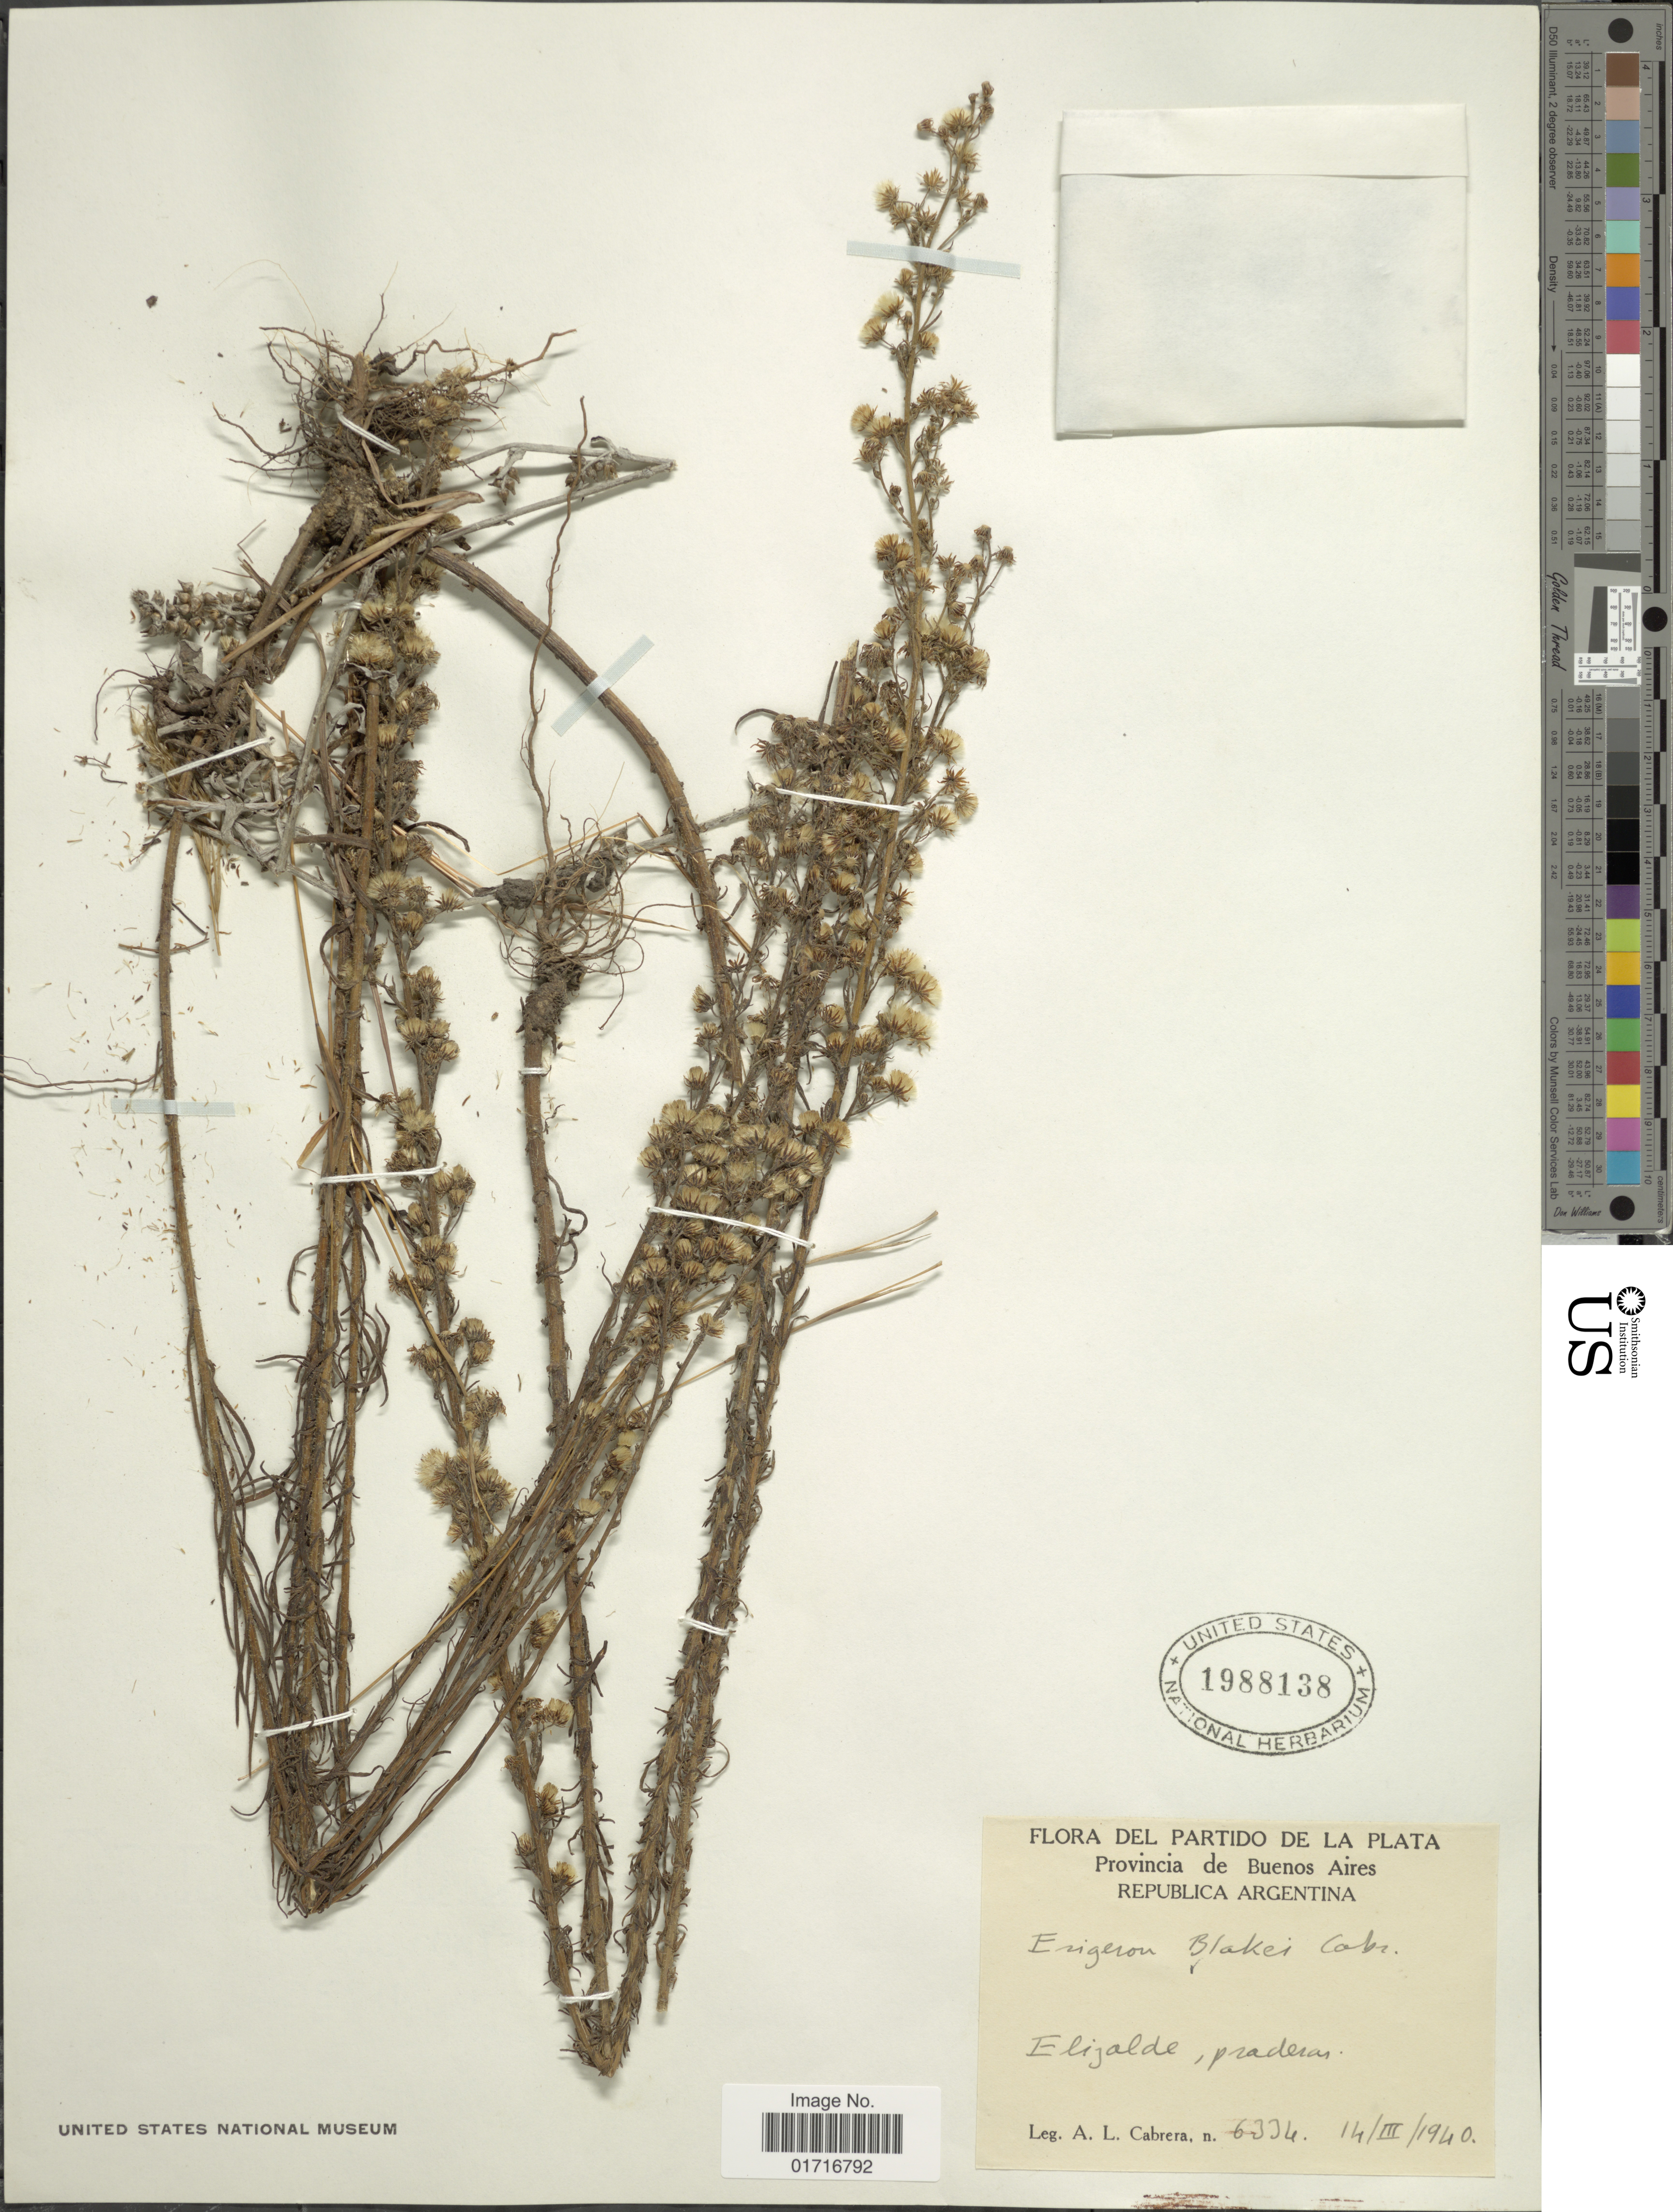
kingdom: Plantae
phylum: Tracheophyta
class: Magnoliopsida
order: Asterales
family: Asteraceae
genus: Conyza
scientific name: Conyza blakei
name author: (Cabrera) Cabrera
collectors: A. L. Cabrera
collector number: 6634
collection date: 1940-03-14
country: Argentina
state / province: Buenos Aires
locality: Provincia de Buenos Aires. Republica Argentina. Elizalde, praderas.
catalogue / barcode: US 1988138